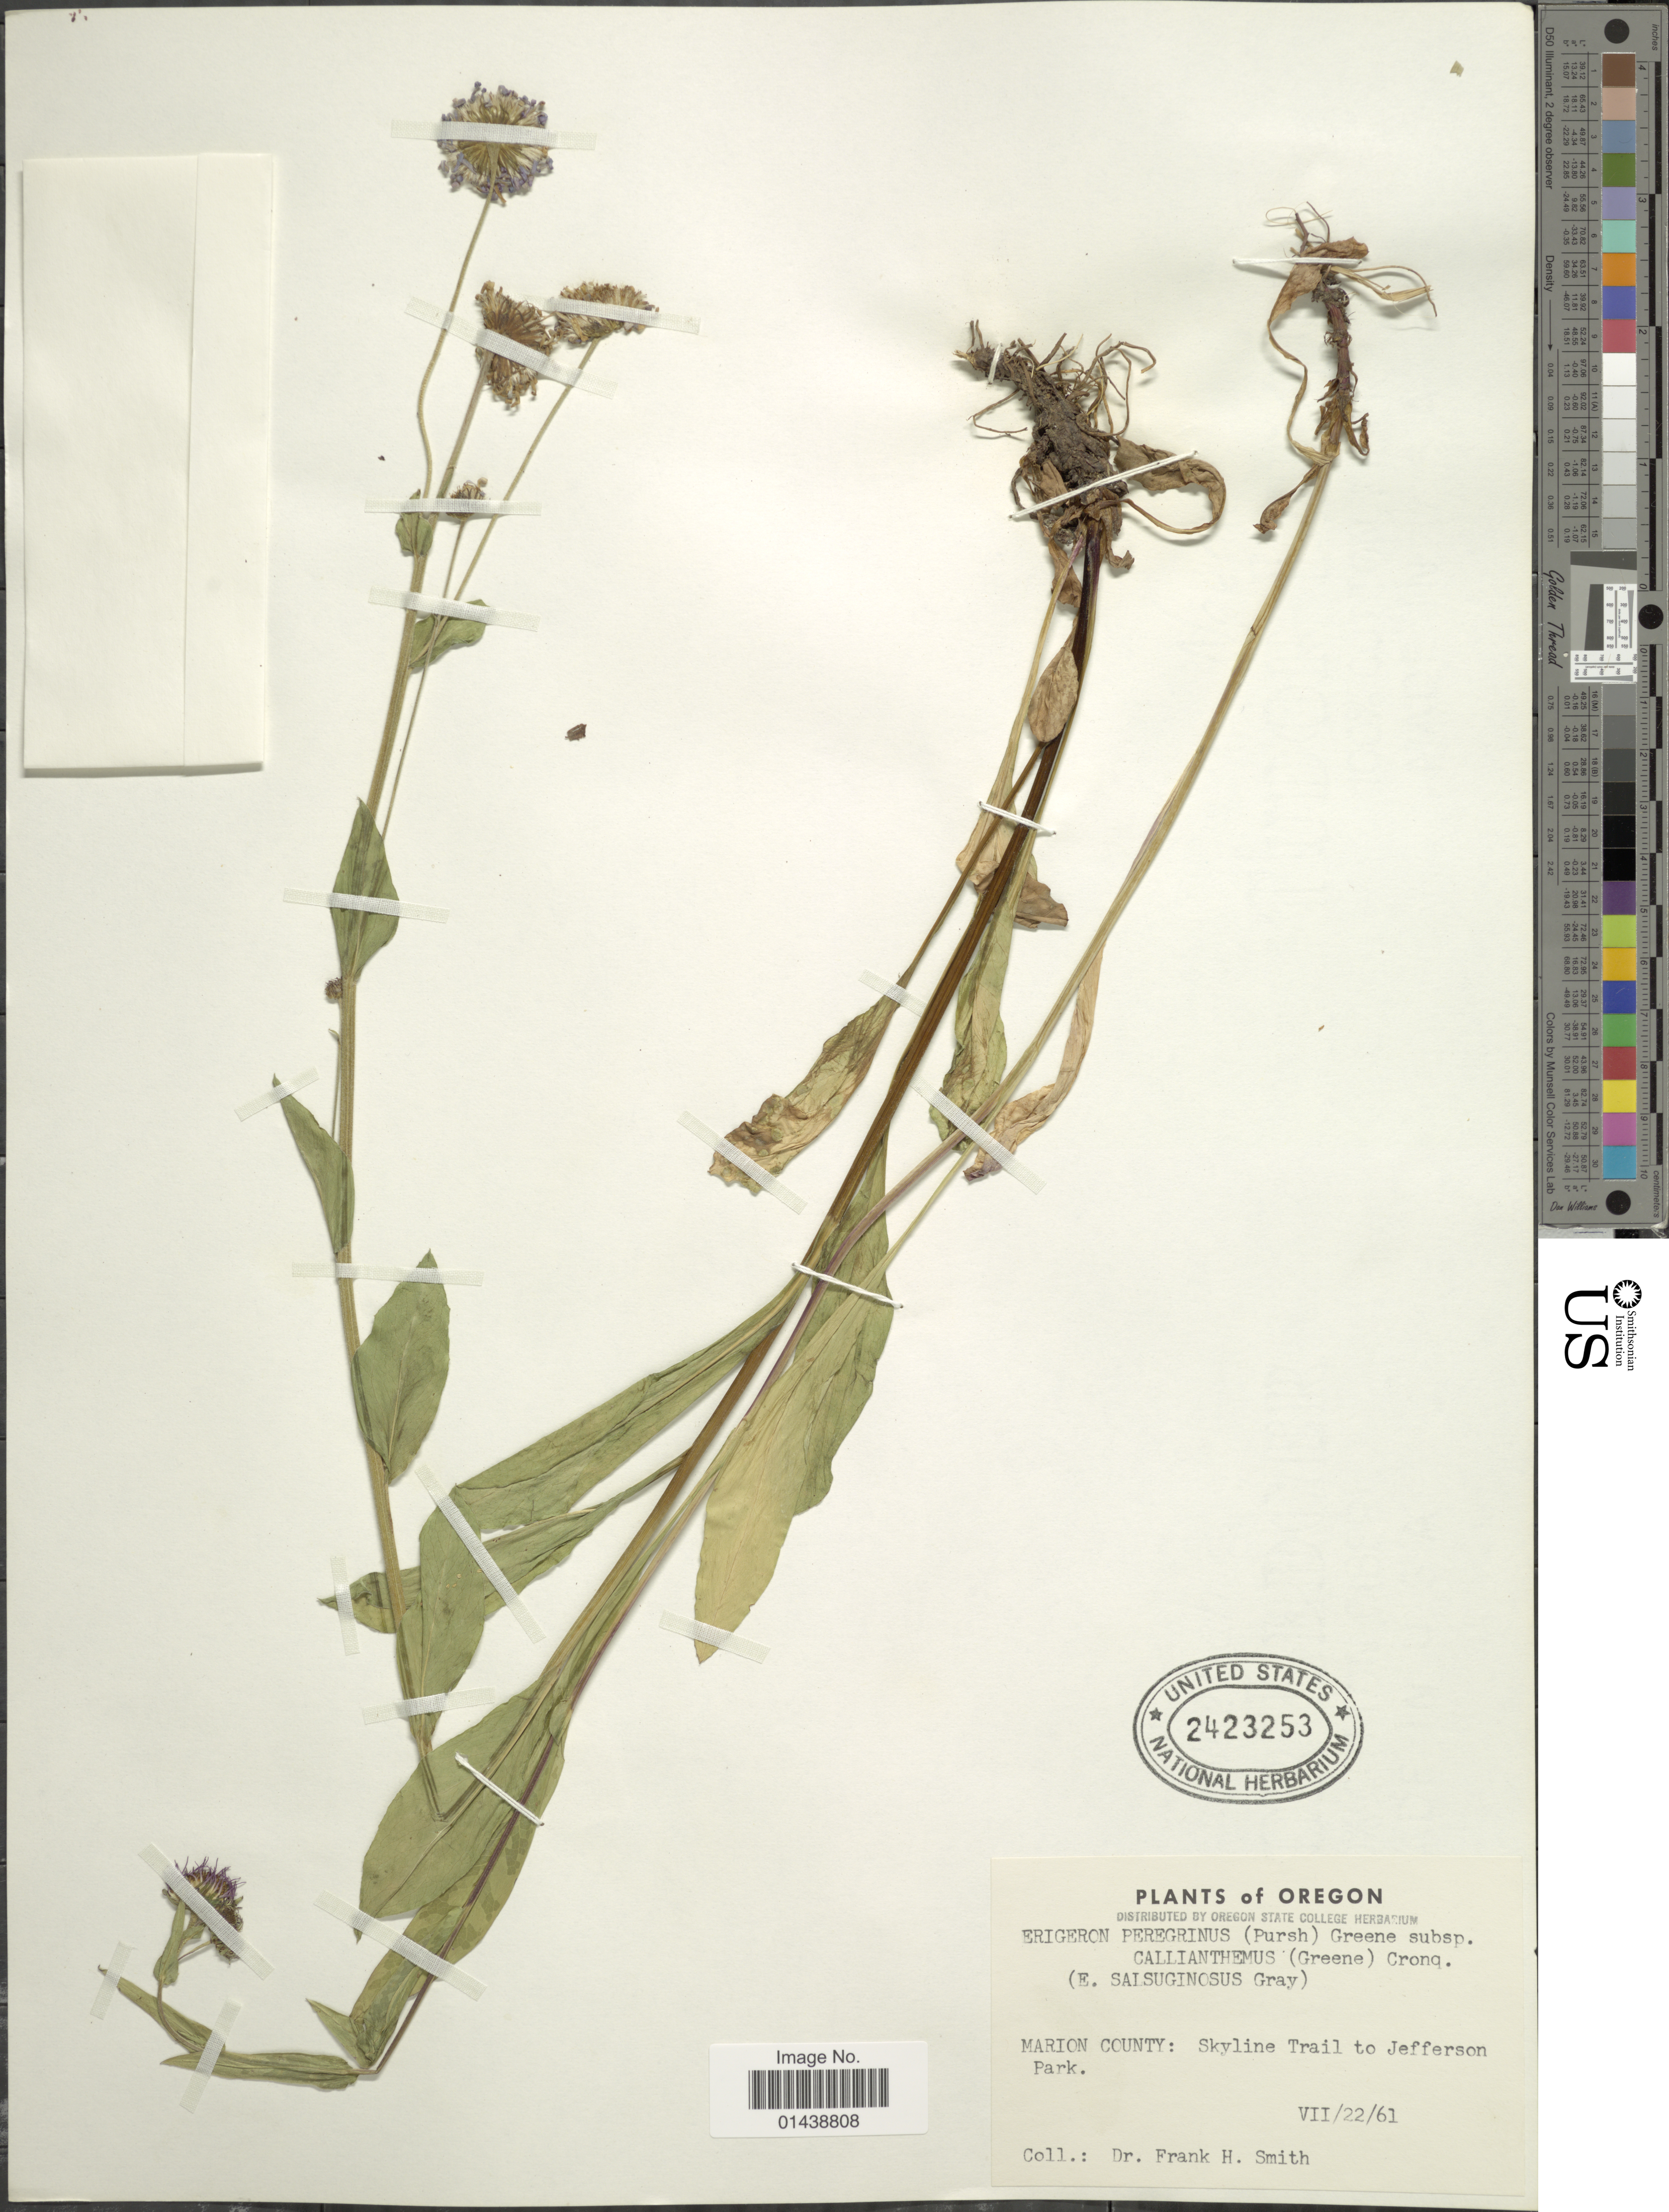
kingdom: Plantae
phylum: Tracheophyta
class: Magnoliopsida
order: Asterales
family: Asteraceae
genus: Erigeron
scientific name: Erigeron peregrinus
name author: (Banks ex Pursh) Greene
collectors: F. Smith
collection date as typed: Transcribed d/m/y: 22/7/61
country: United States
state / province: Oregon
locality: Marion County: Skyline Trail to Jefferson Park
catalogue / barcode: US 2423253